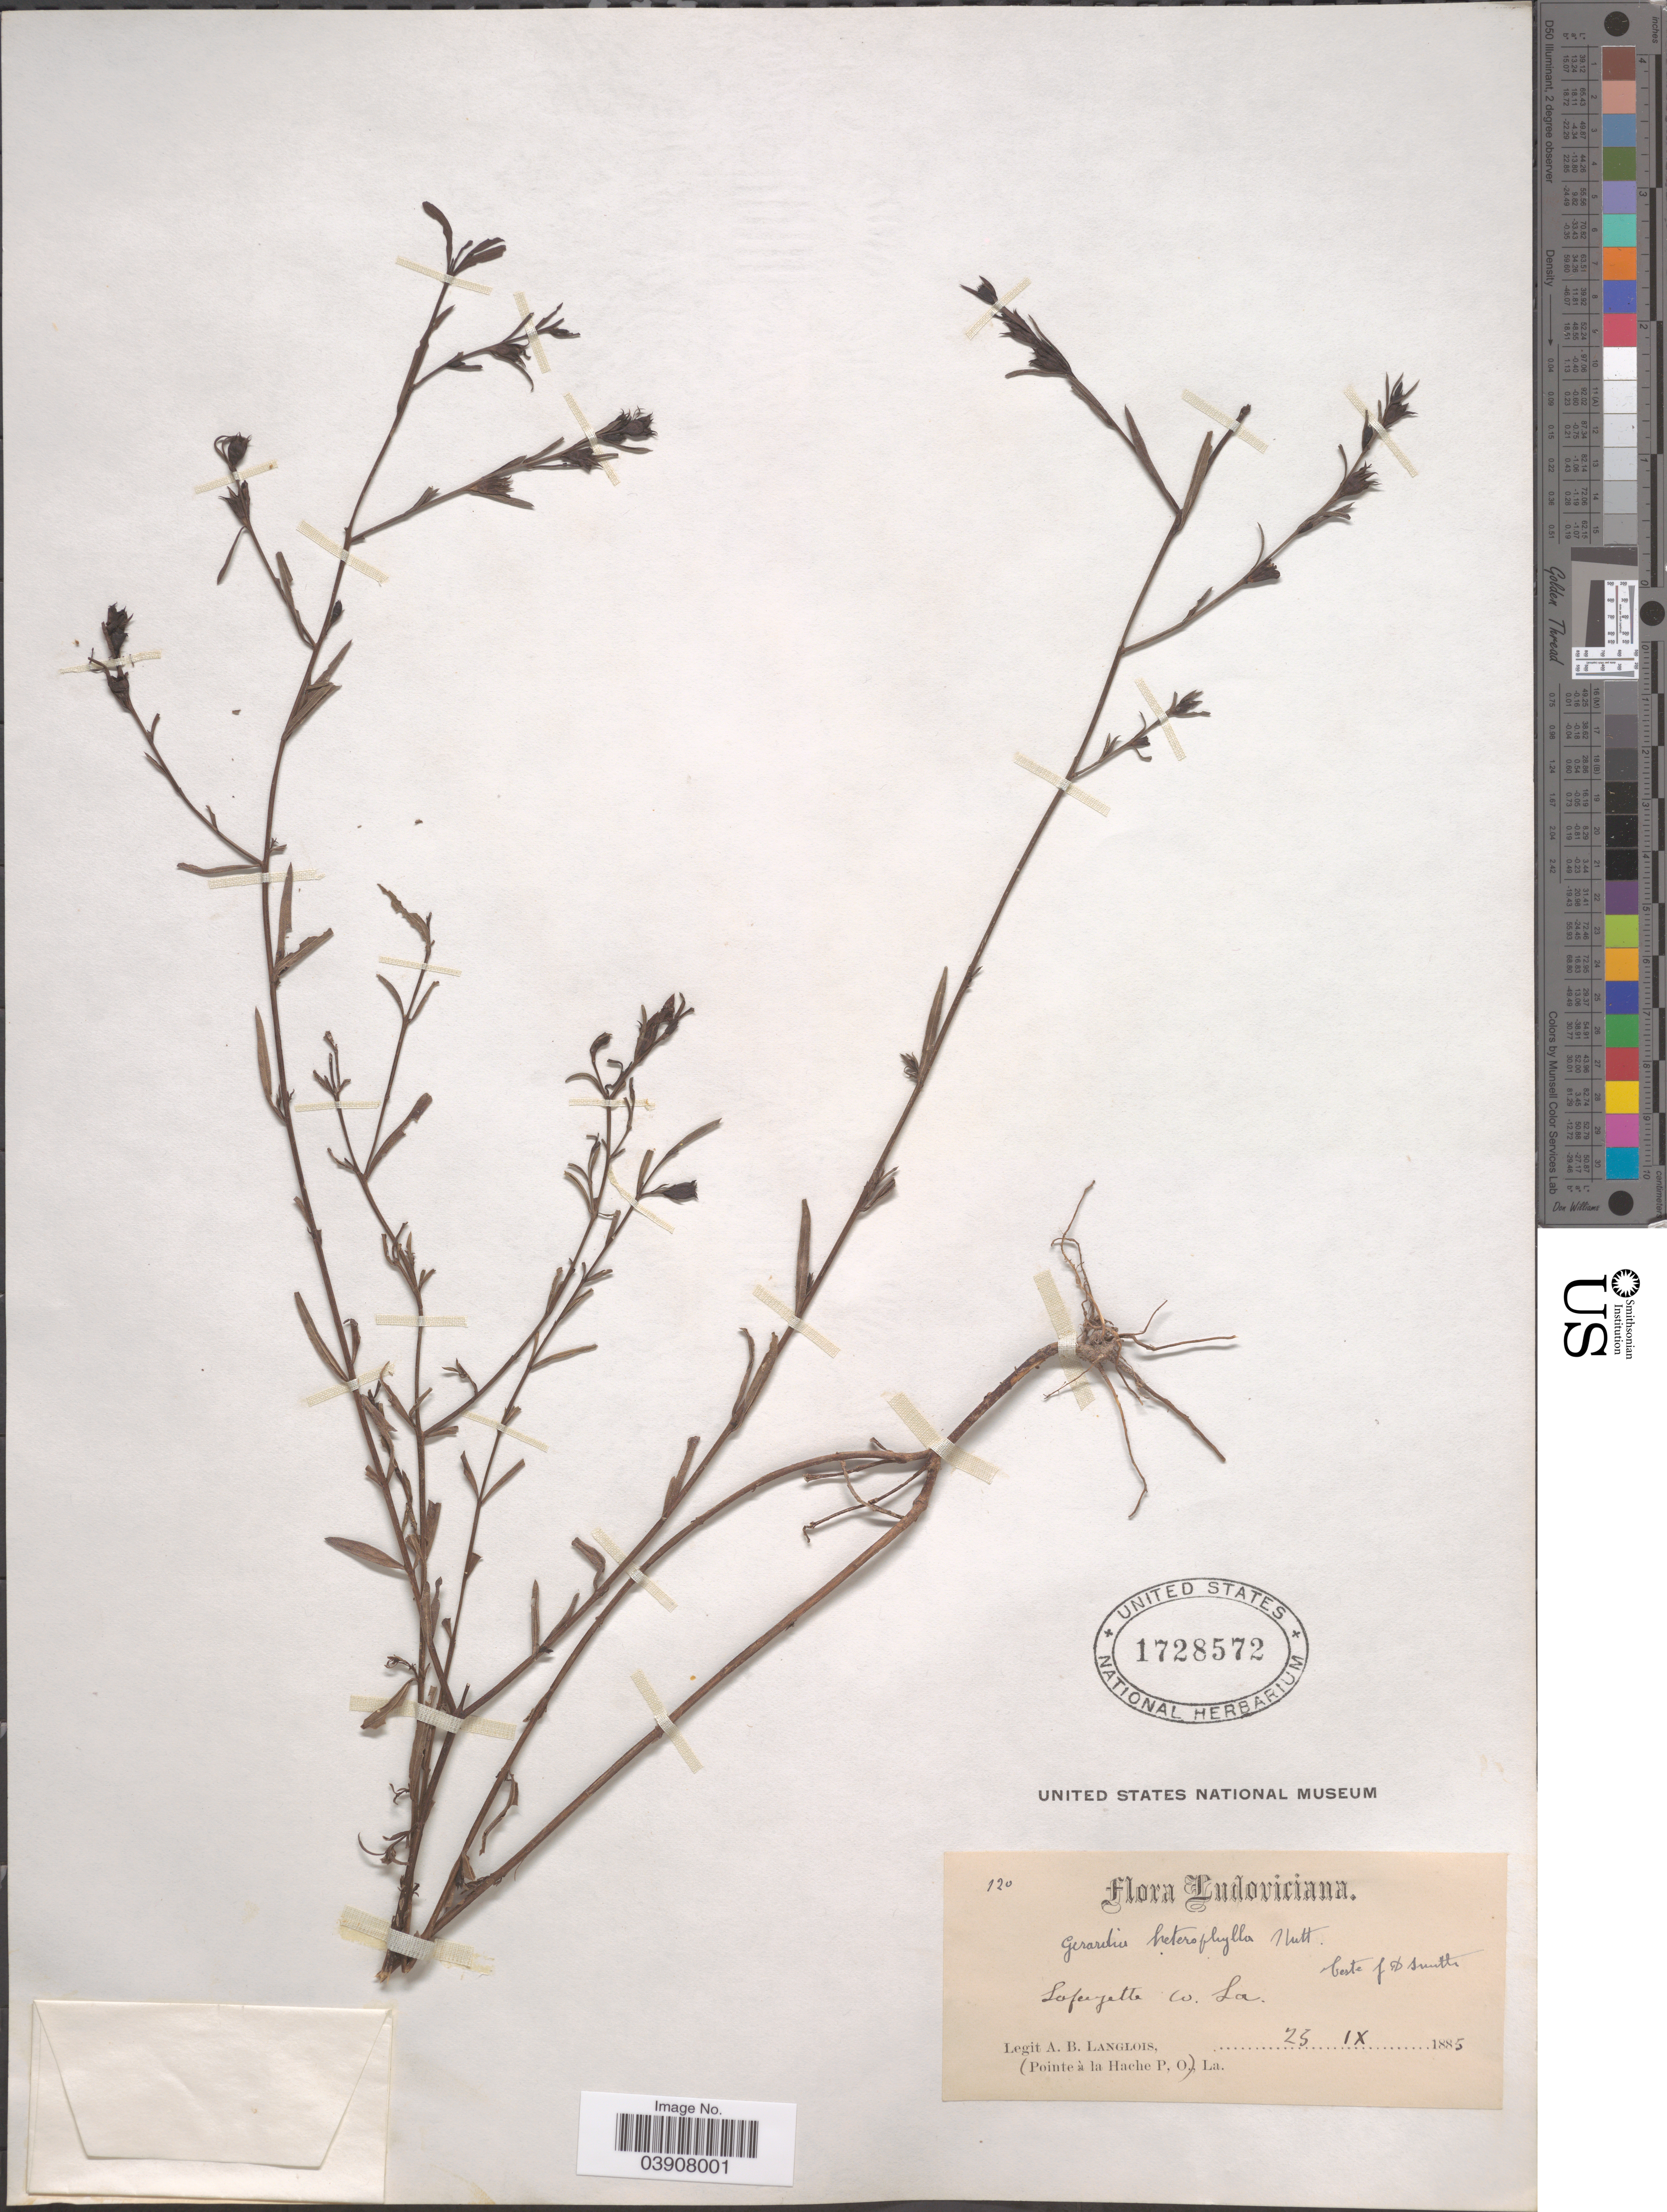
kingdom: Plantae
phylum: Tracheophyta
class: Magnoliopsida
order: Lamiales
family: Orobanchaceae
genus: Agalinis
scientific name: Agalinis heterophylla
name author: (Nutt.) Small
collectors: A. Langlois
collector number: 120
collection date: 1885-09-25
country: United States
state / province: Louisiana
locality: Lafayette Co.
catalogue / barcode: US 1728572